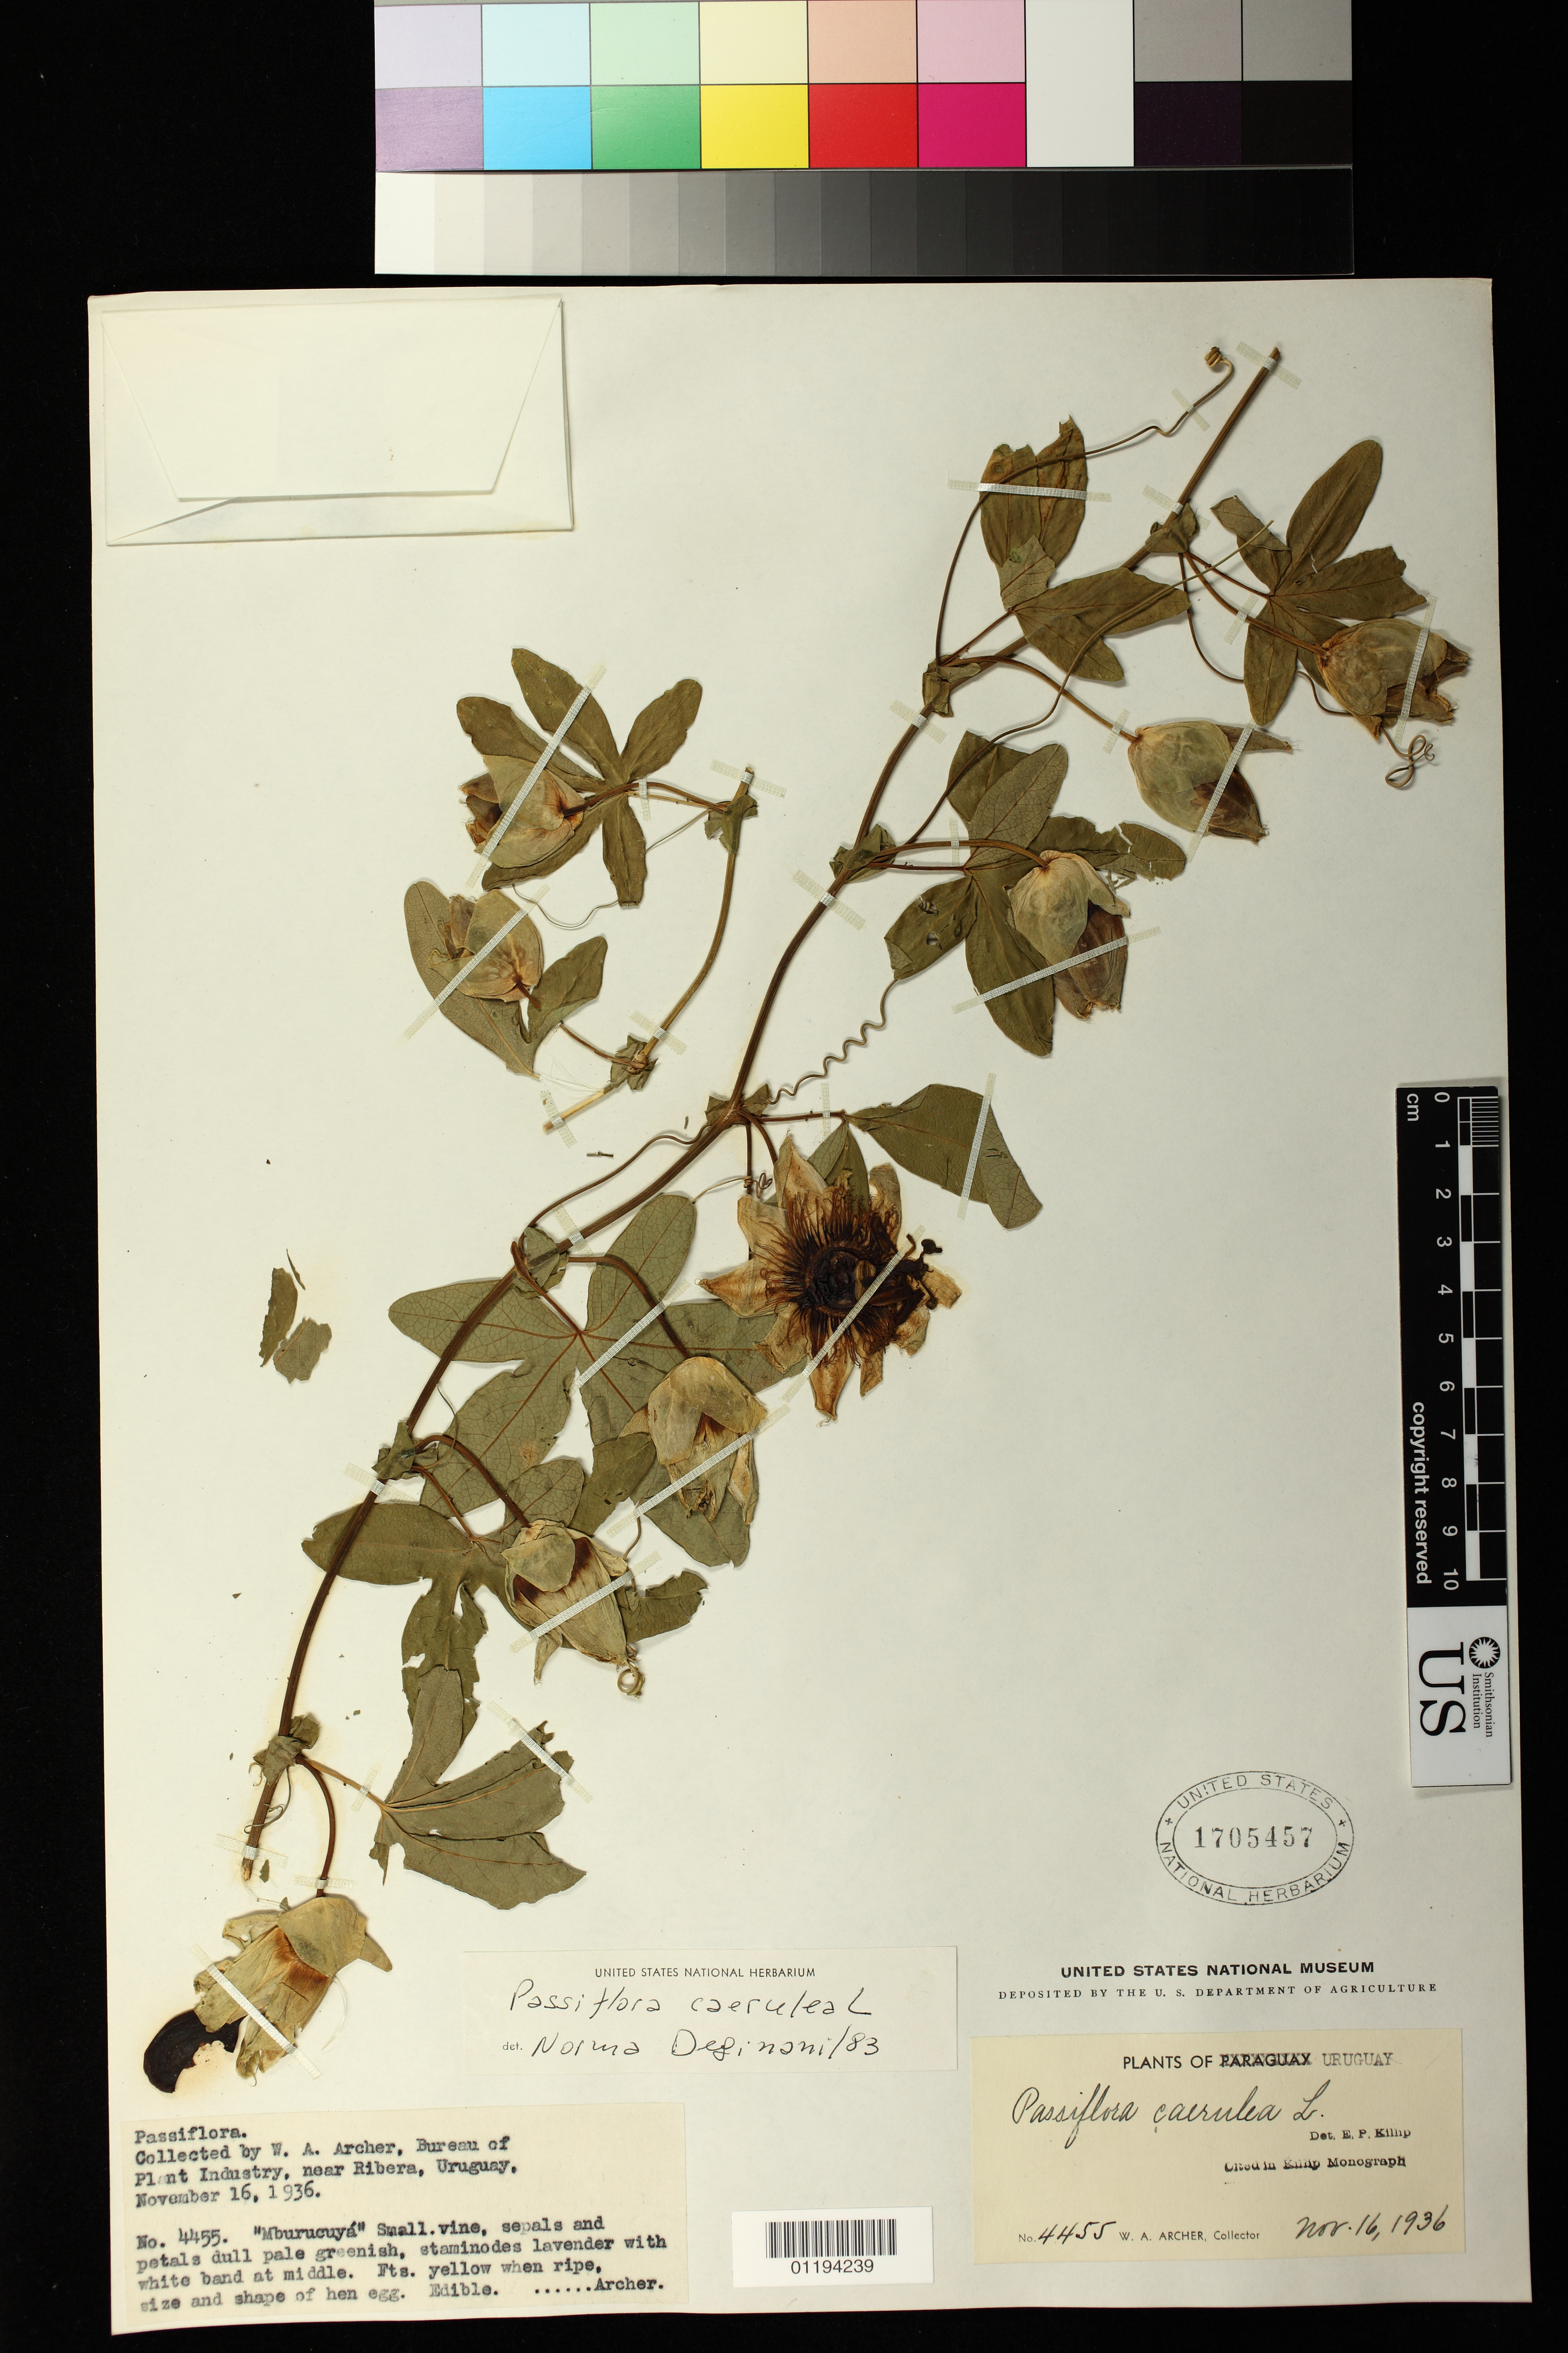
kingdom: Plantae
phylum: Tracheophyta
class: Magnoliopsida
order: Malpighiales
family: Passifloraceae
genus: Passiflora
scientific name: Passiflora caerulea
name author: L.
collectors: W. A. Archer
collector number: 4455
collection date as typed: Nov 16 1936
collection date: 1936-11-16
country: Uruguay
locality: near Ribera (Rivera)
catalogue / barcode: US 1705457